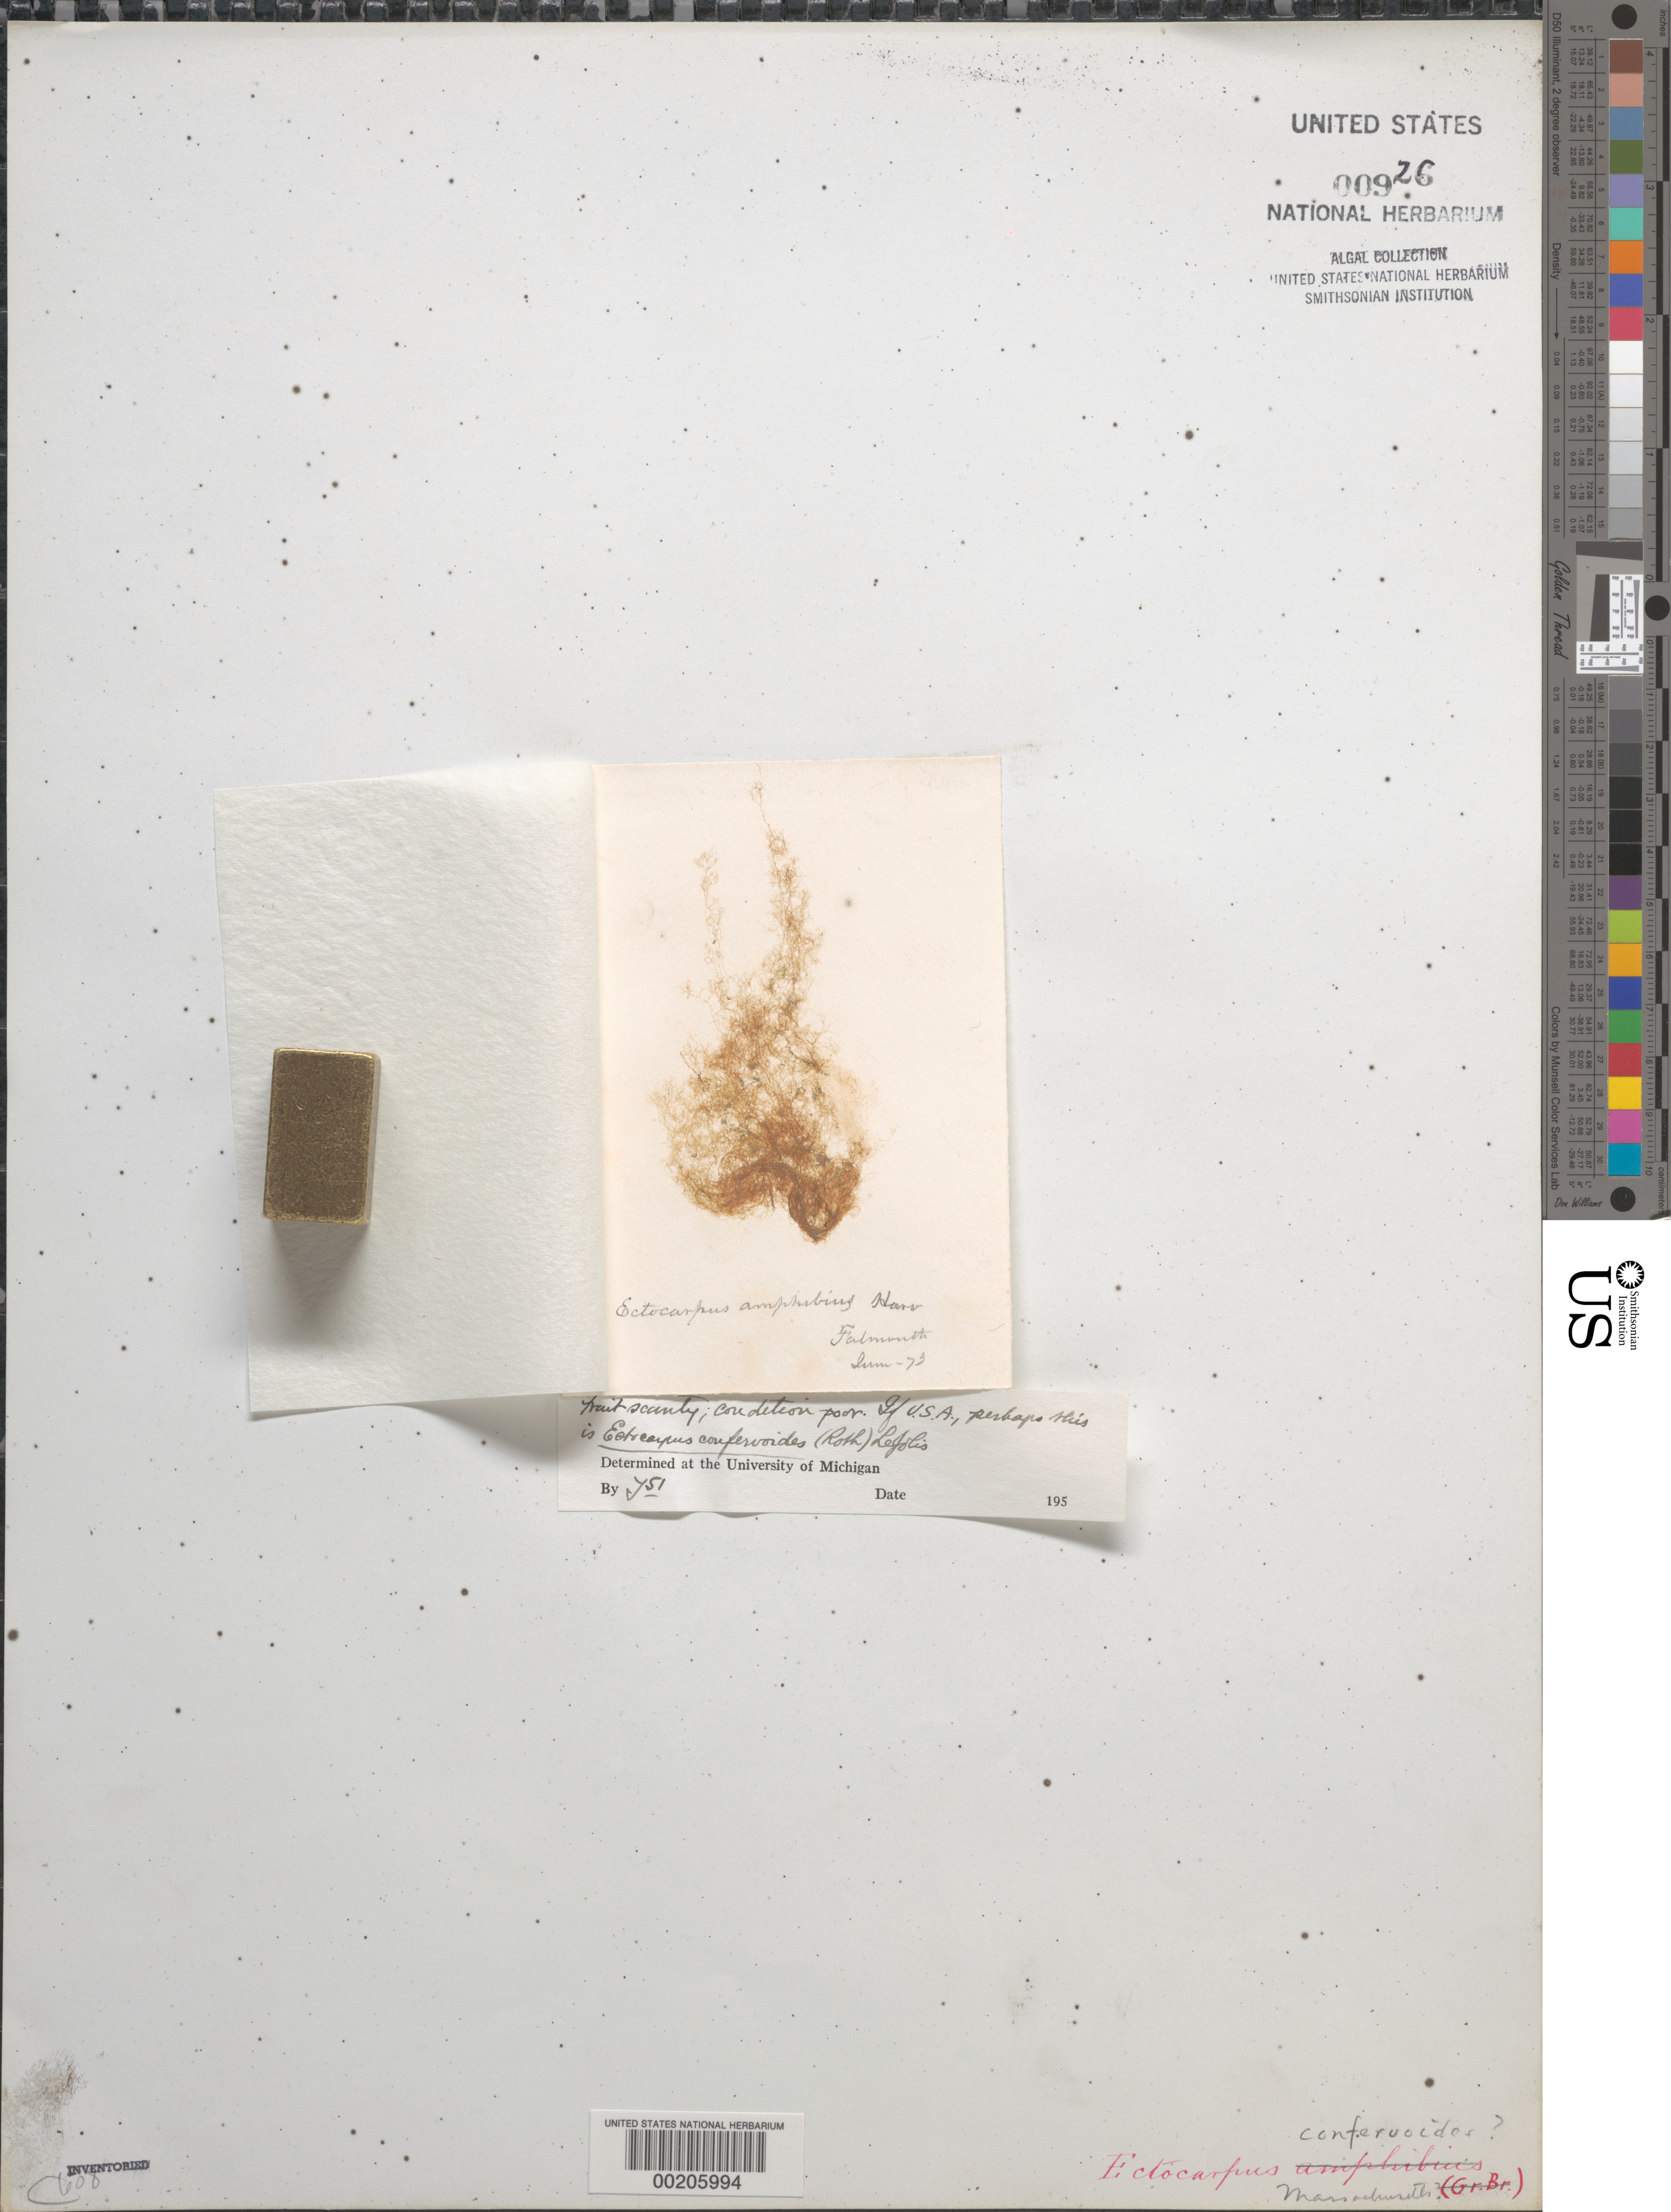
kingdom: Chromista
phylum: Ochrophyta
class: Phaeophyceae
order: Ectocarpales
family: Ectocarpaceae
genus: Ectocarpus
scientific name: Ectocarpus siliculosus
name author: (Dillwyn) Lyngbye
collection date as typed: Jun 1873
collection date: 1873-06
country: United States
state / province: Massachusetts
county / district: Barnstable County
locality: Falmouth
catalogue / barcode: US 926